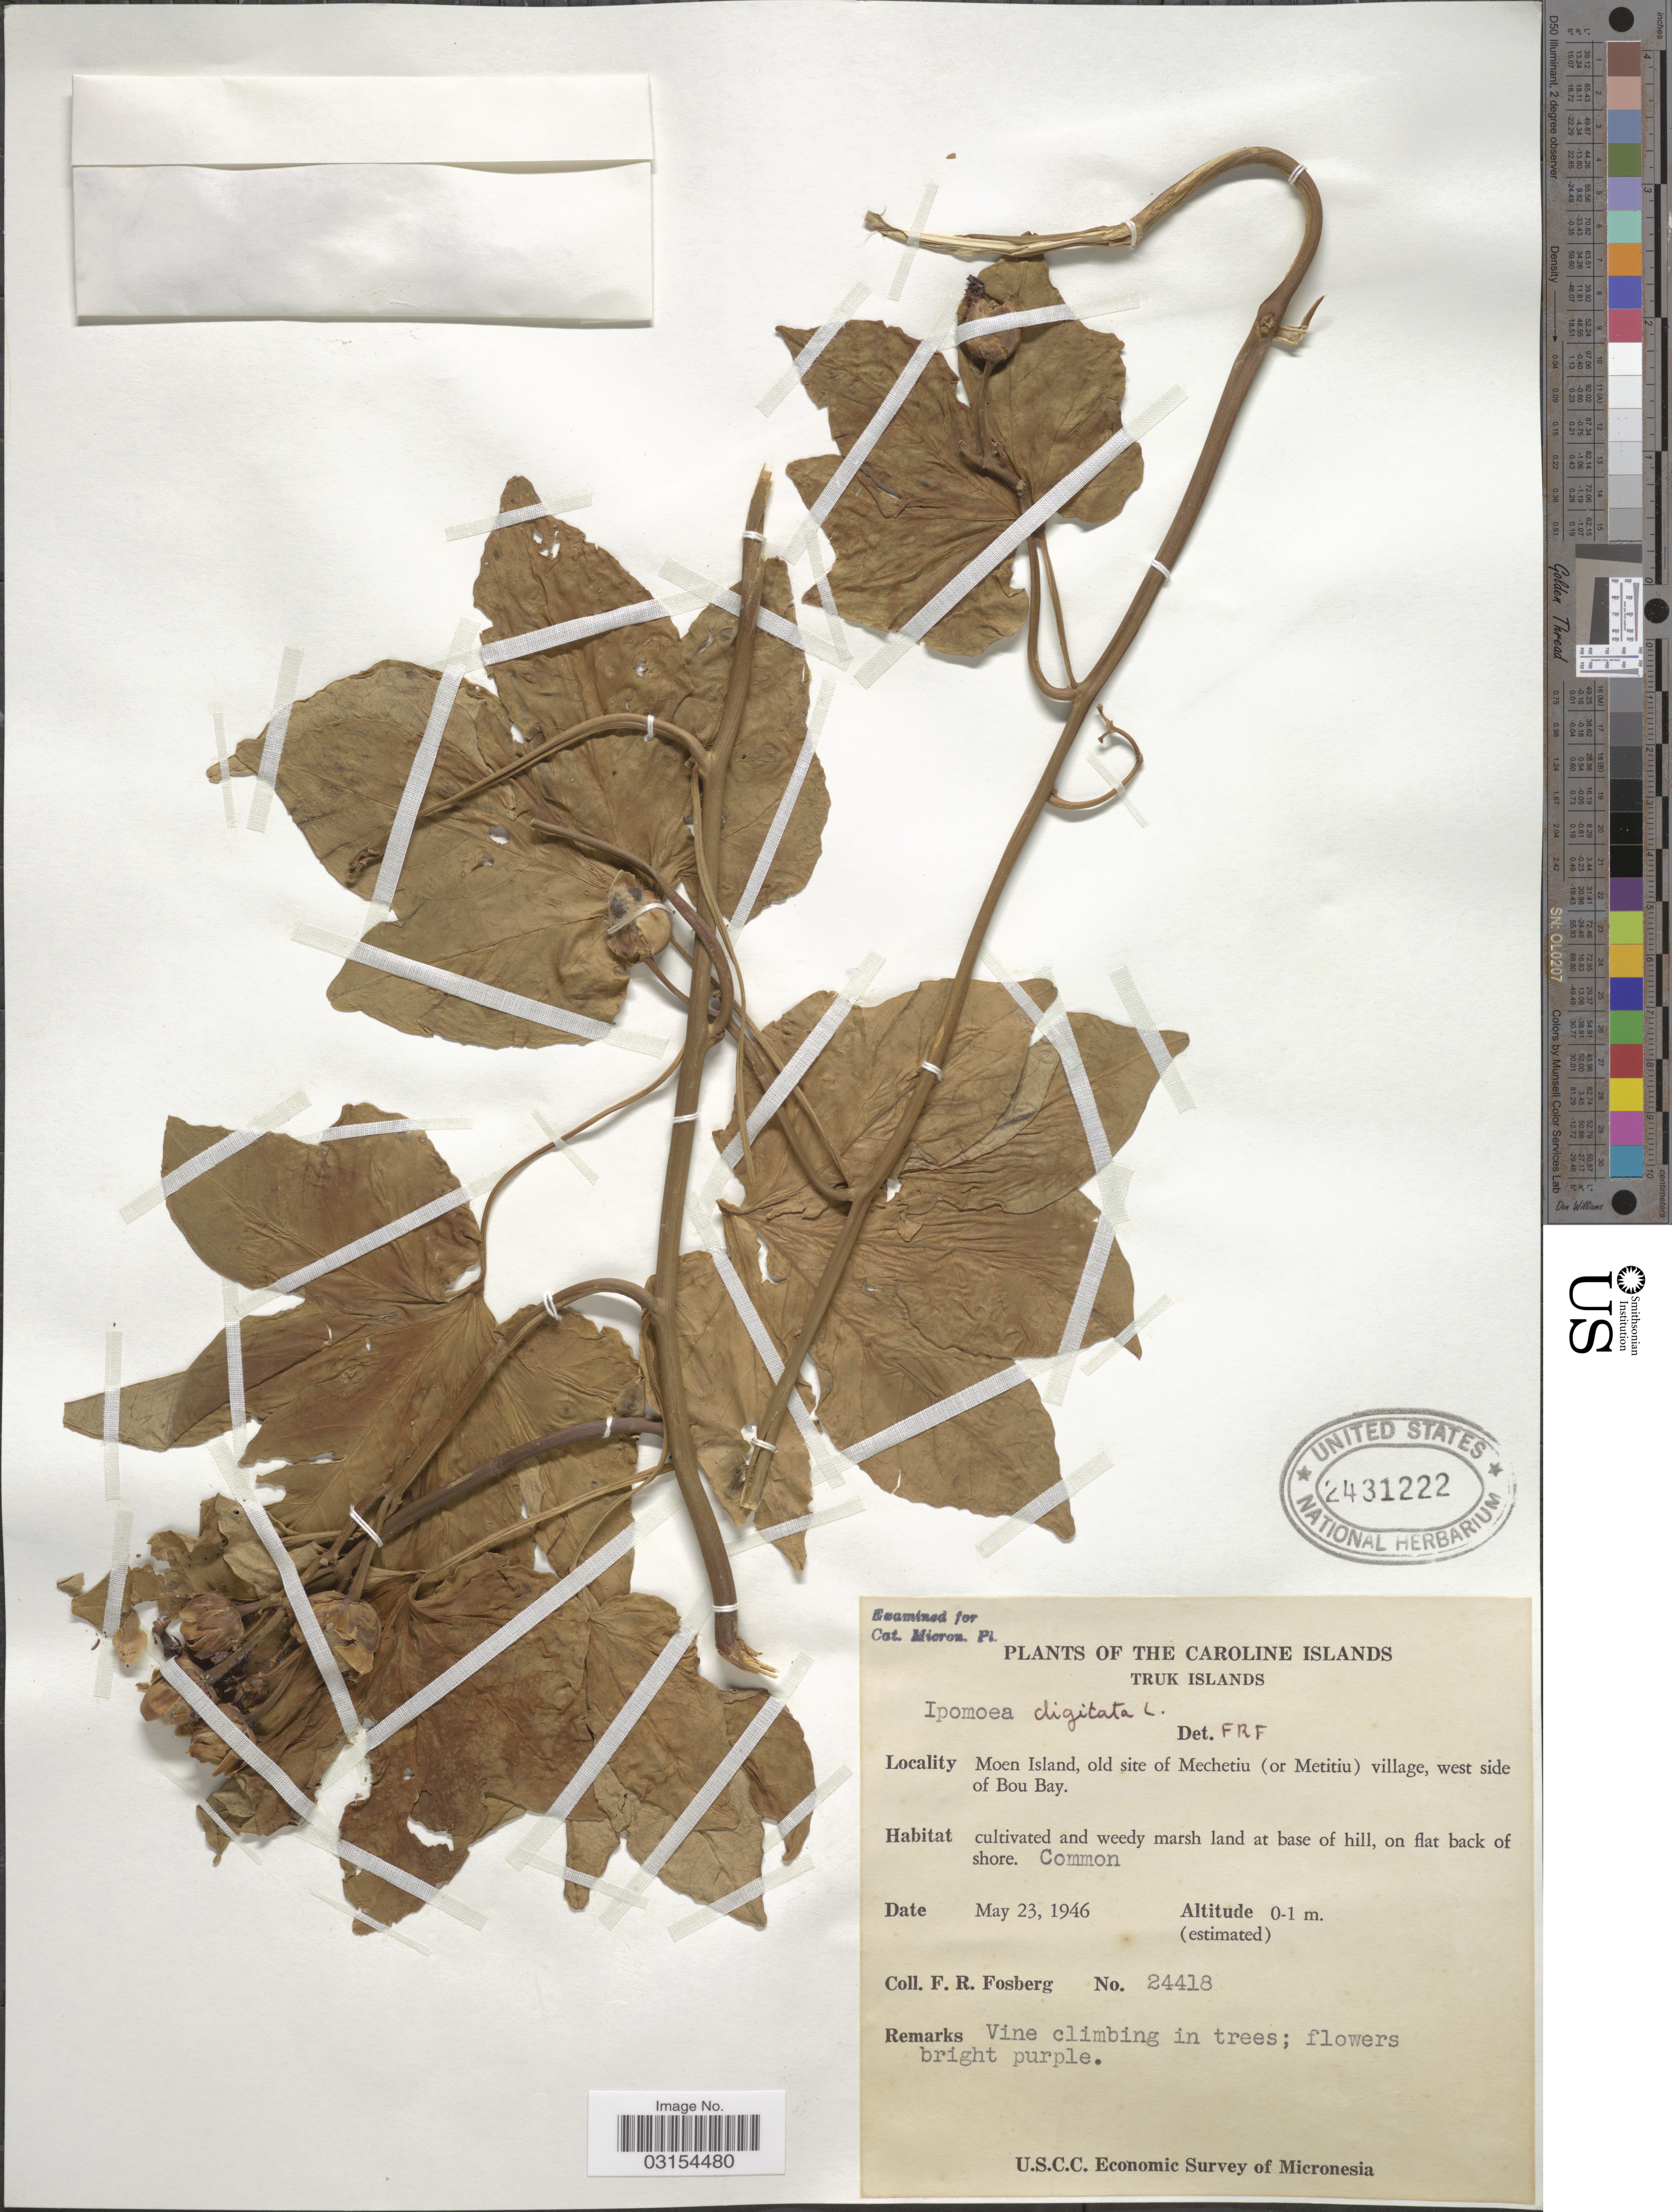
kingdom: Plantae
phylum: Tracheophyta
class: Magnoliopsida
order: Solanales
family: Convolvulaceae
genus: Ipomoea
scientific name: Ipomoea mauritiana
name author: Jacq.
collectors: F. R. Fosberg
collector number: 24418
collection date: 1946-05-23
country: Micronesia, Federated States of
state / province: Truk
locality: Caroline Islands. Truk Islands. Moen Island, old site of Mechetiu (or Metitiu) village, west side of Bou Bay.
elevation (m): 0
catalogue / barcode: US 2431222